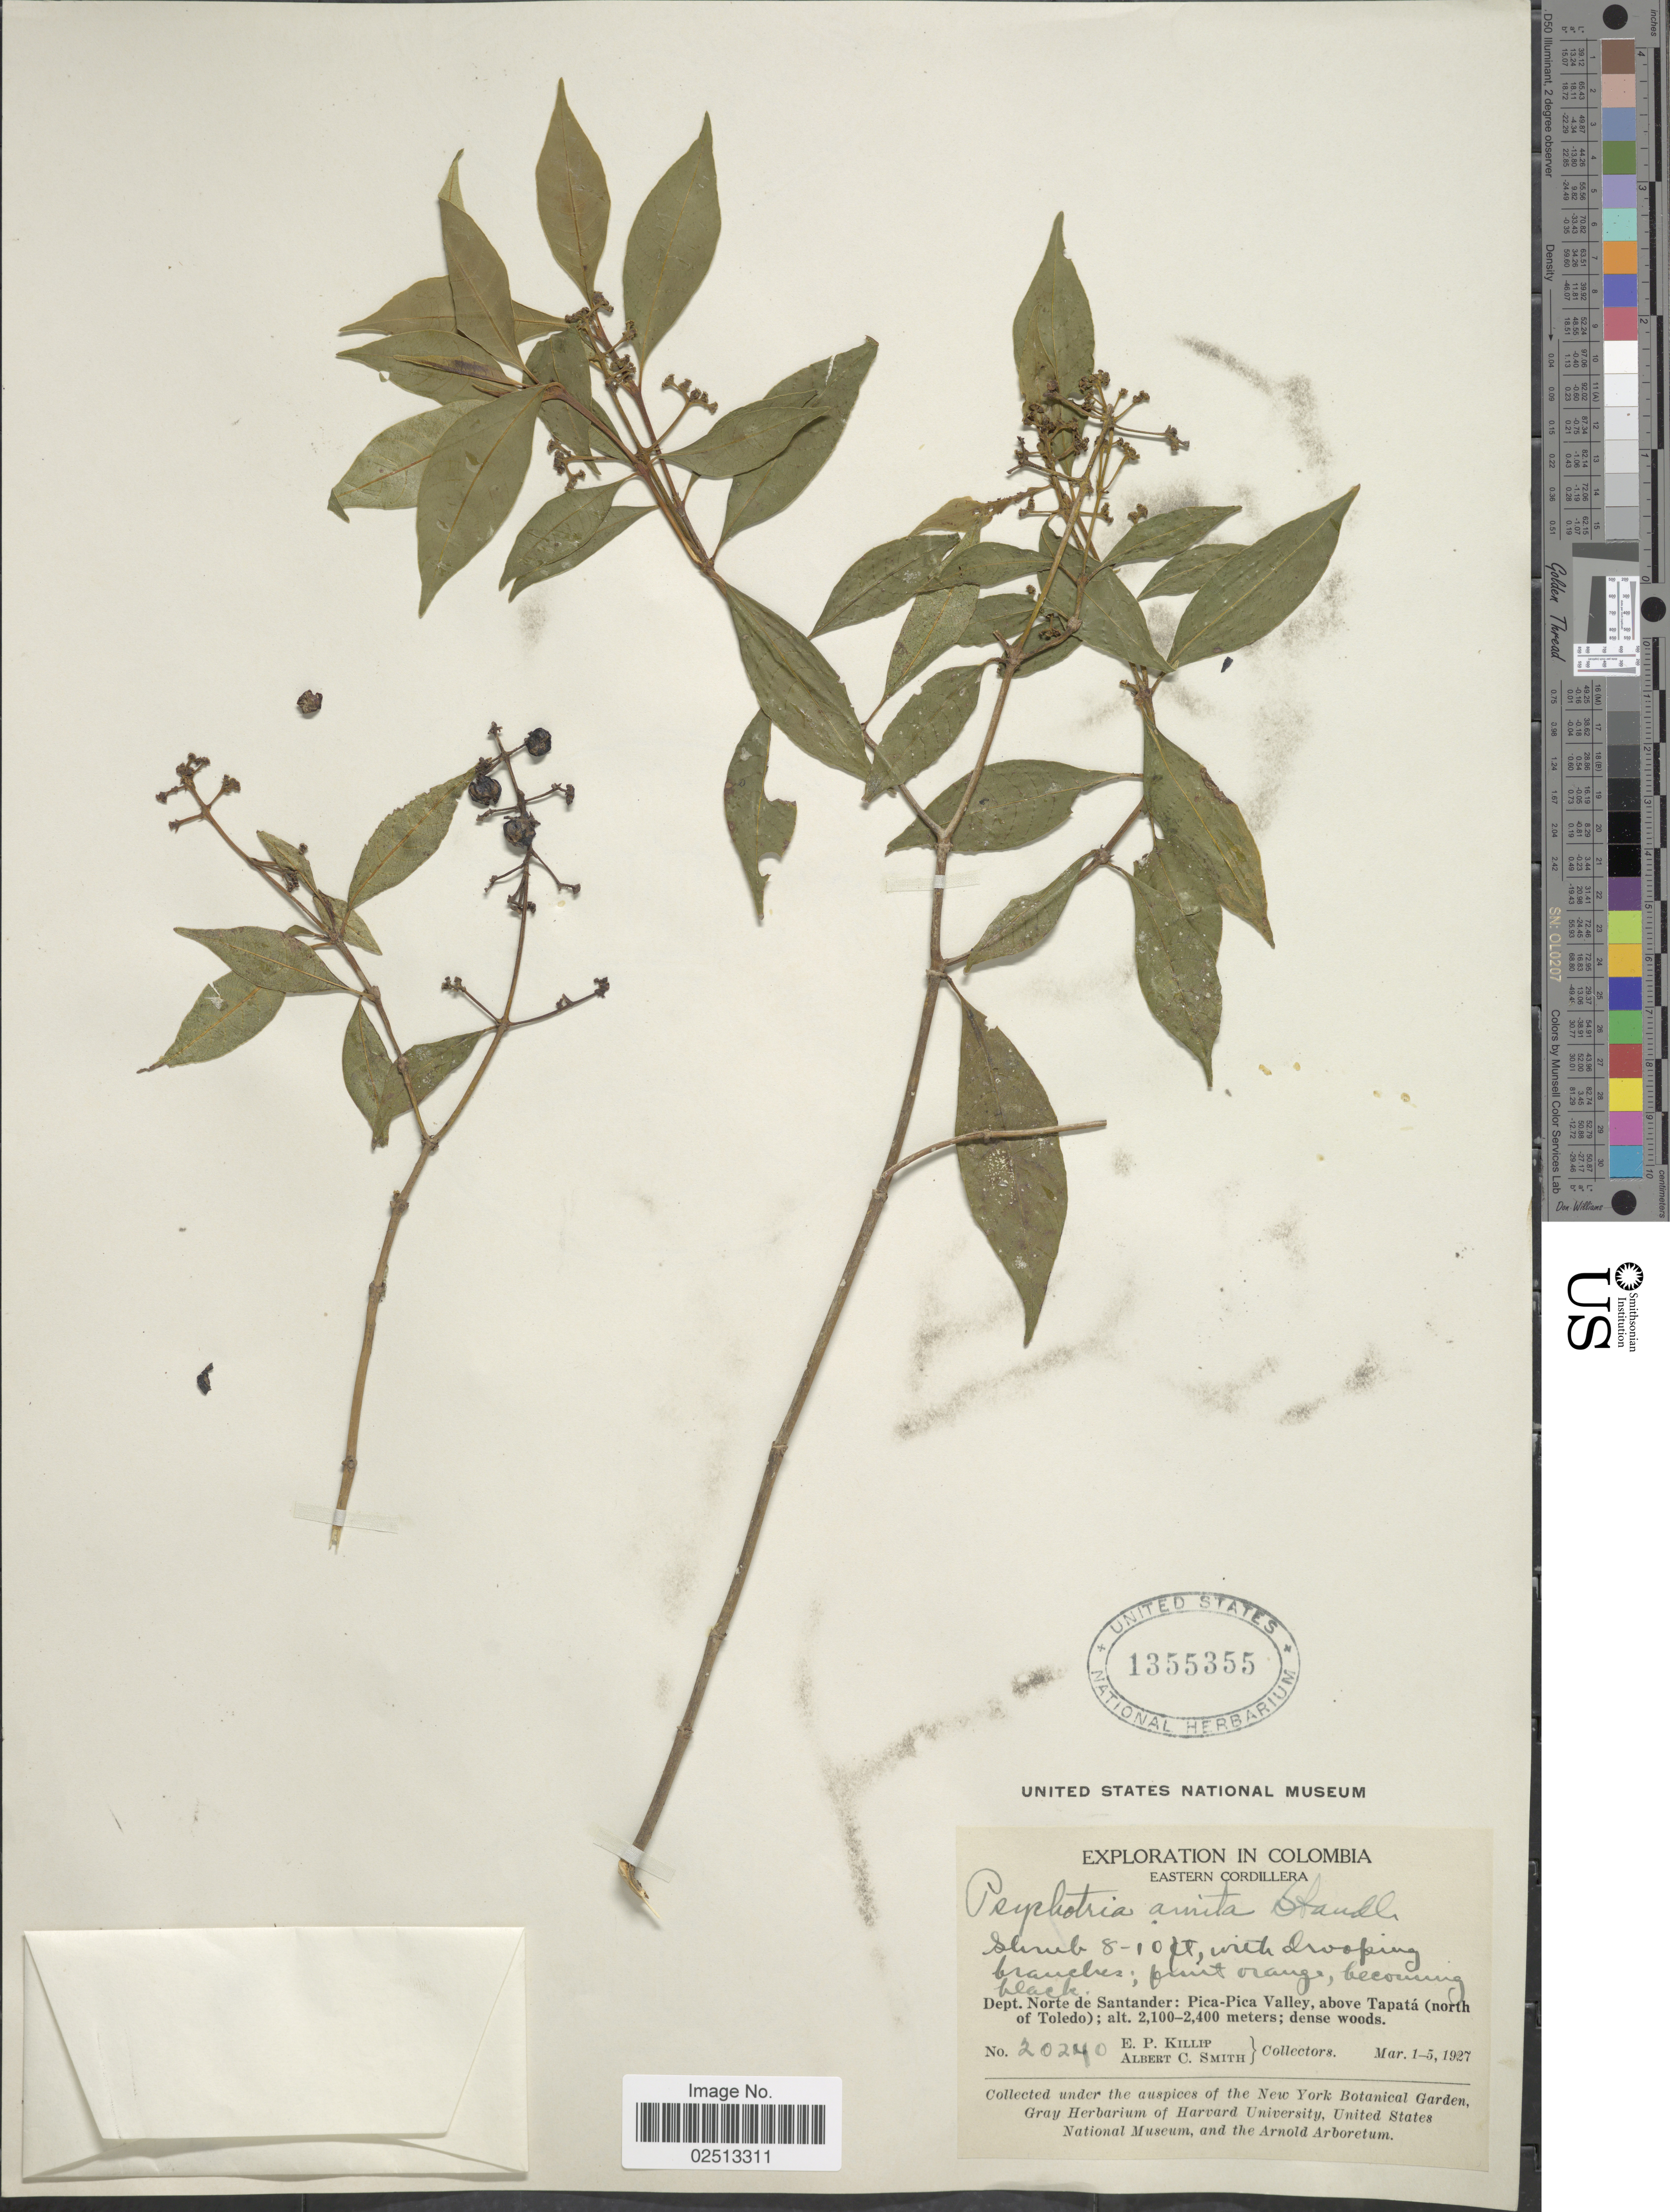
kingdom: Plantae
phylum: Tracheophyta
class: Magnoliopsida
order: Gentianales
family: Rubiaceae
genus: Psychotria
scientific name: Psychotria amita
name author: Standl.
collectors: E. P. Killip & A. C. Smith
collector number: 20240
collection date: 1927-03-01/1927-03-05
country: Colombia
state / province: Norte de Santander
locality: Dept. Norte de Santander: Pica-Pica Valley, above Tapata (north of Toledo).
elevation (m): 2100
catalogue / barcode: US 1355355